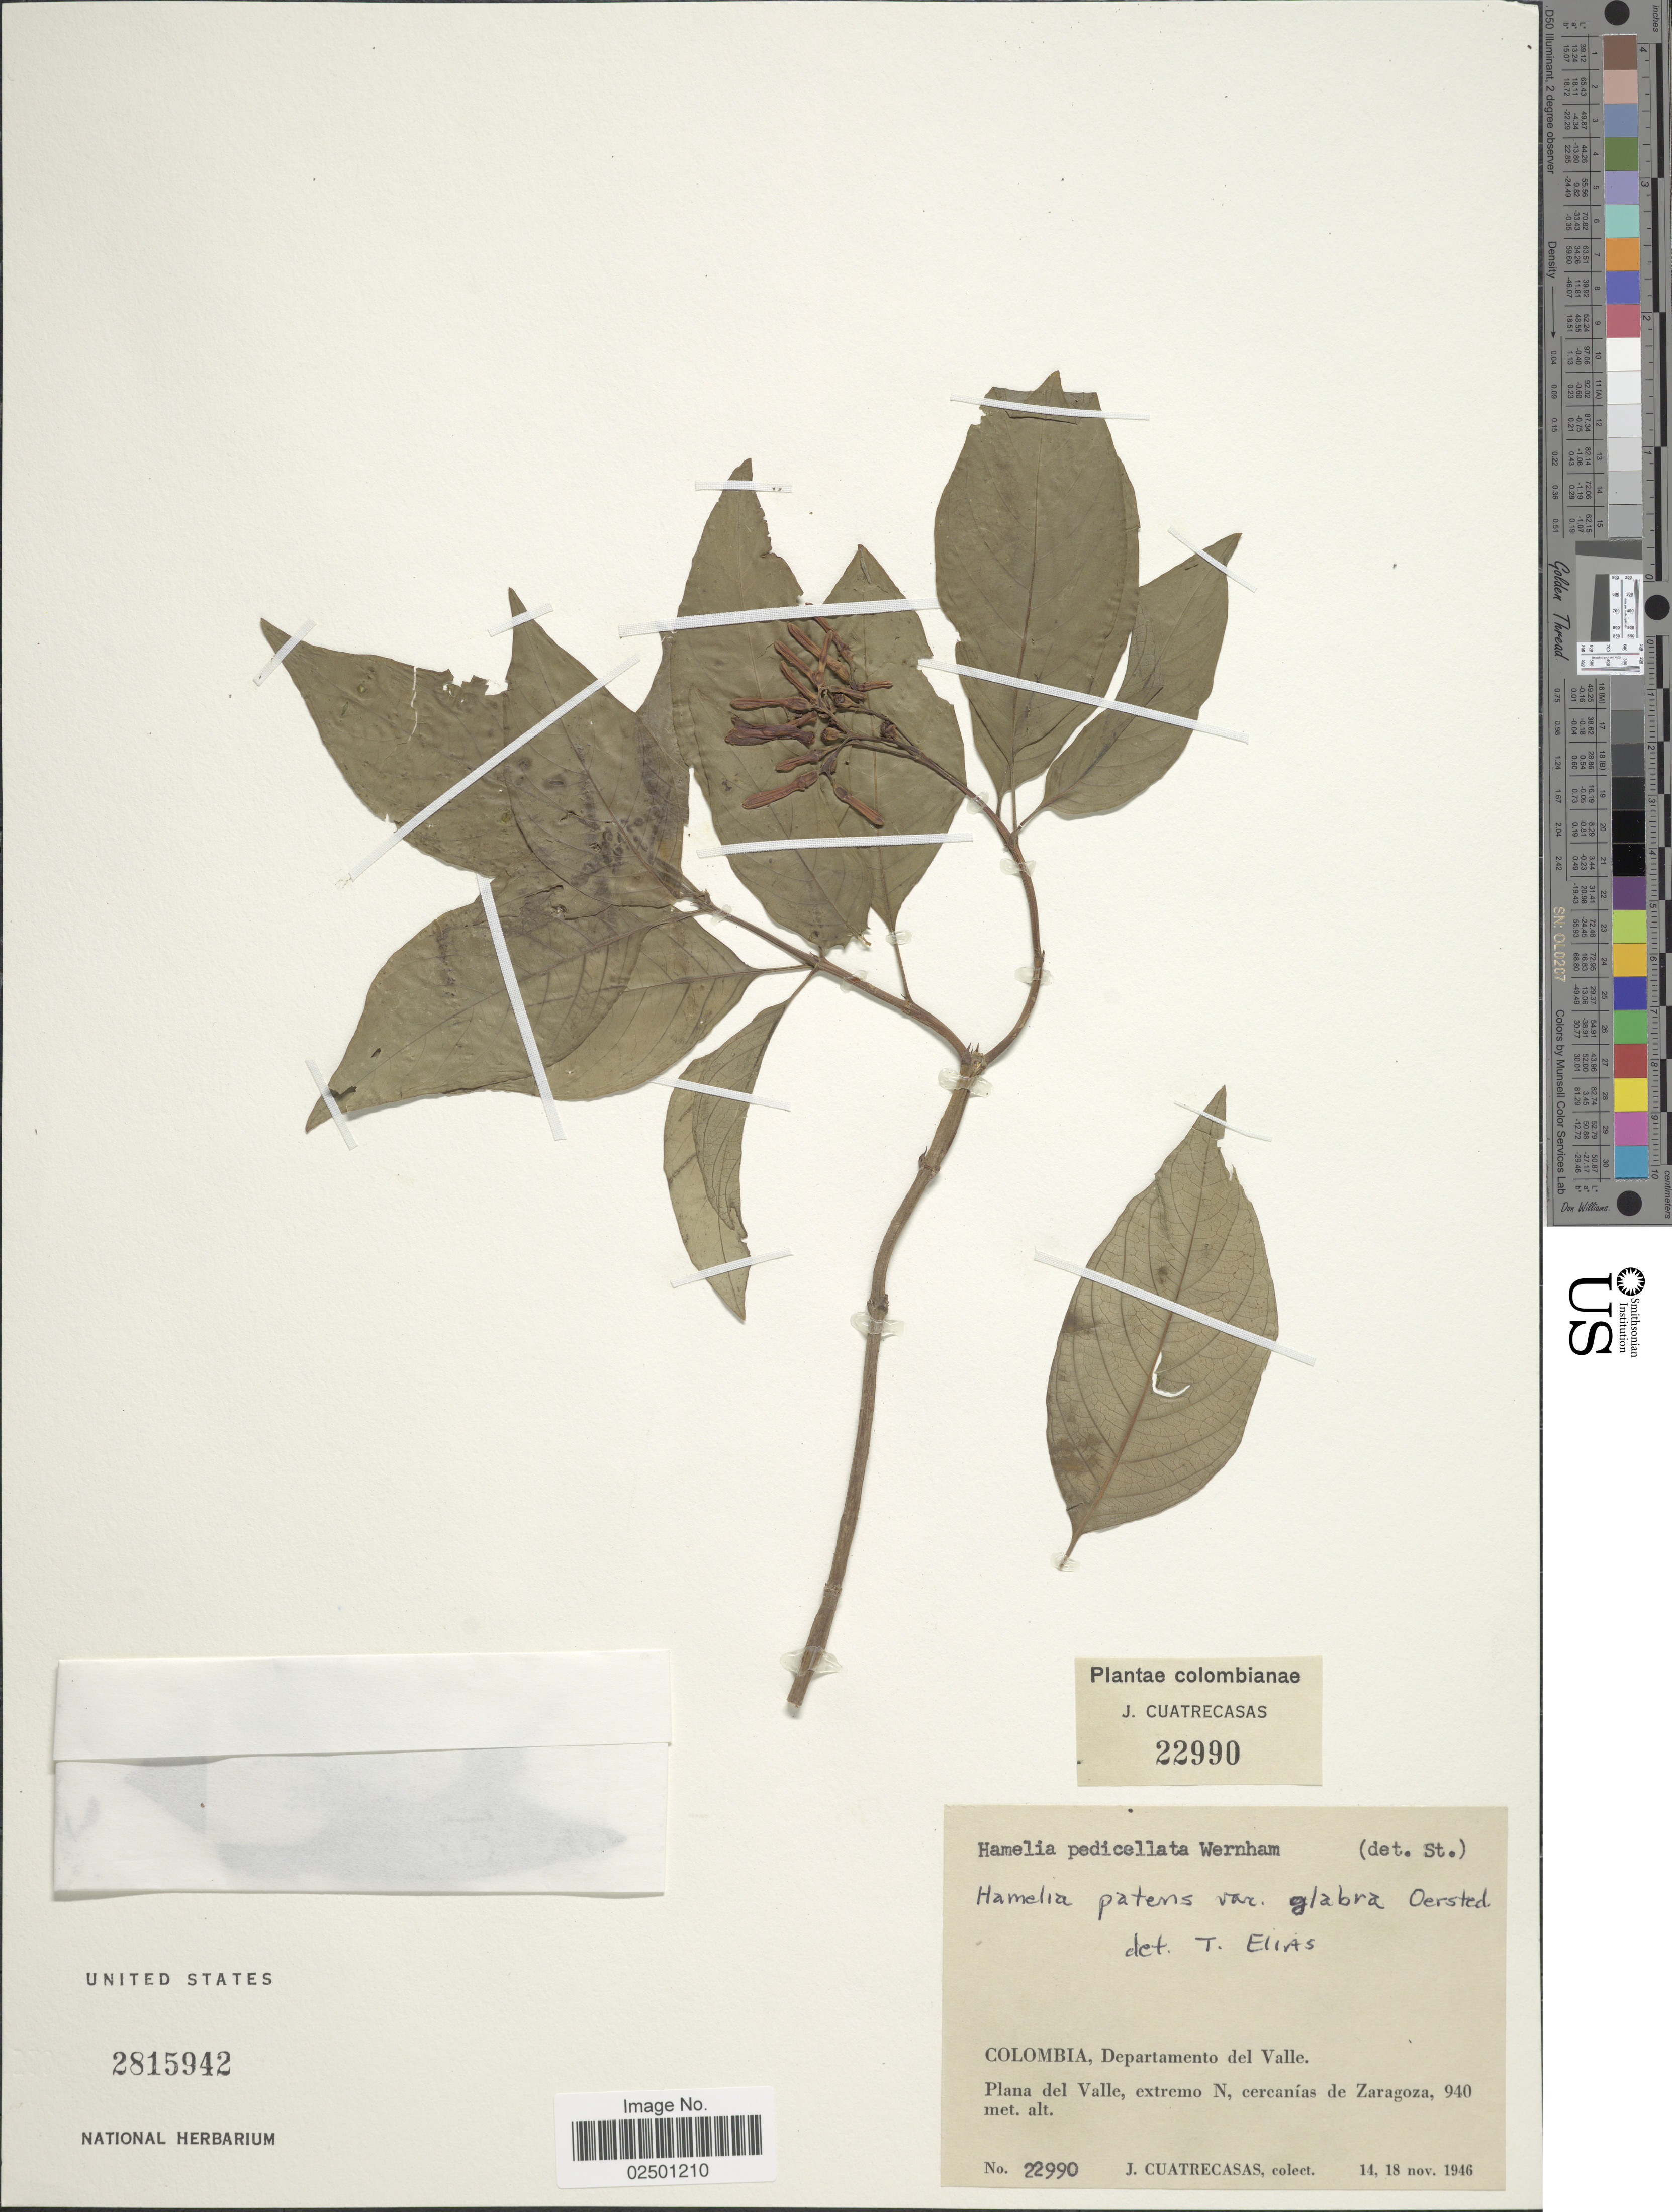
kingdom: Plantae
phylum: Tracheophyta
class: Magnoliopsida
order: Gentianales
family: Rubiaceae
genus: Hamelia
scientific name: Hamelia patens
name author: Jacq.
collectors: J. Cuatrecasas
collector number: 22990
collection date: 1946-11-14/1946-11-18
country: Colombia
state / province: Valle del Cauca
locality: Departamento del Valle. Plana del Valle, extremo N, cercanias de Zaragoza.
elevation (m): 940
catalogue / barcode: US 2815942